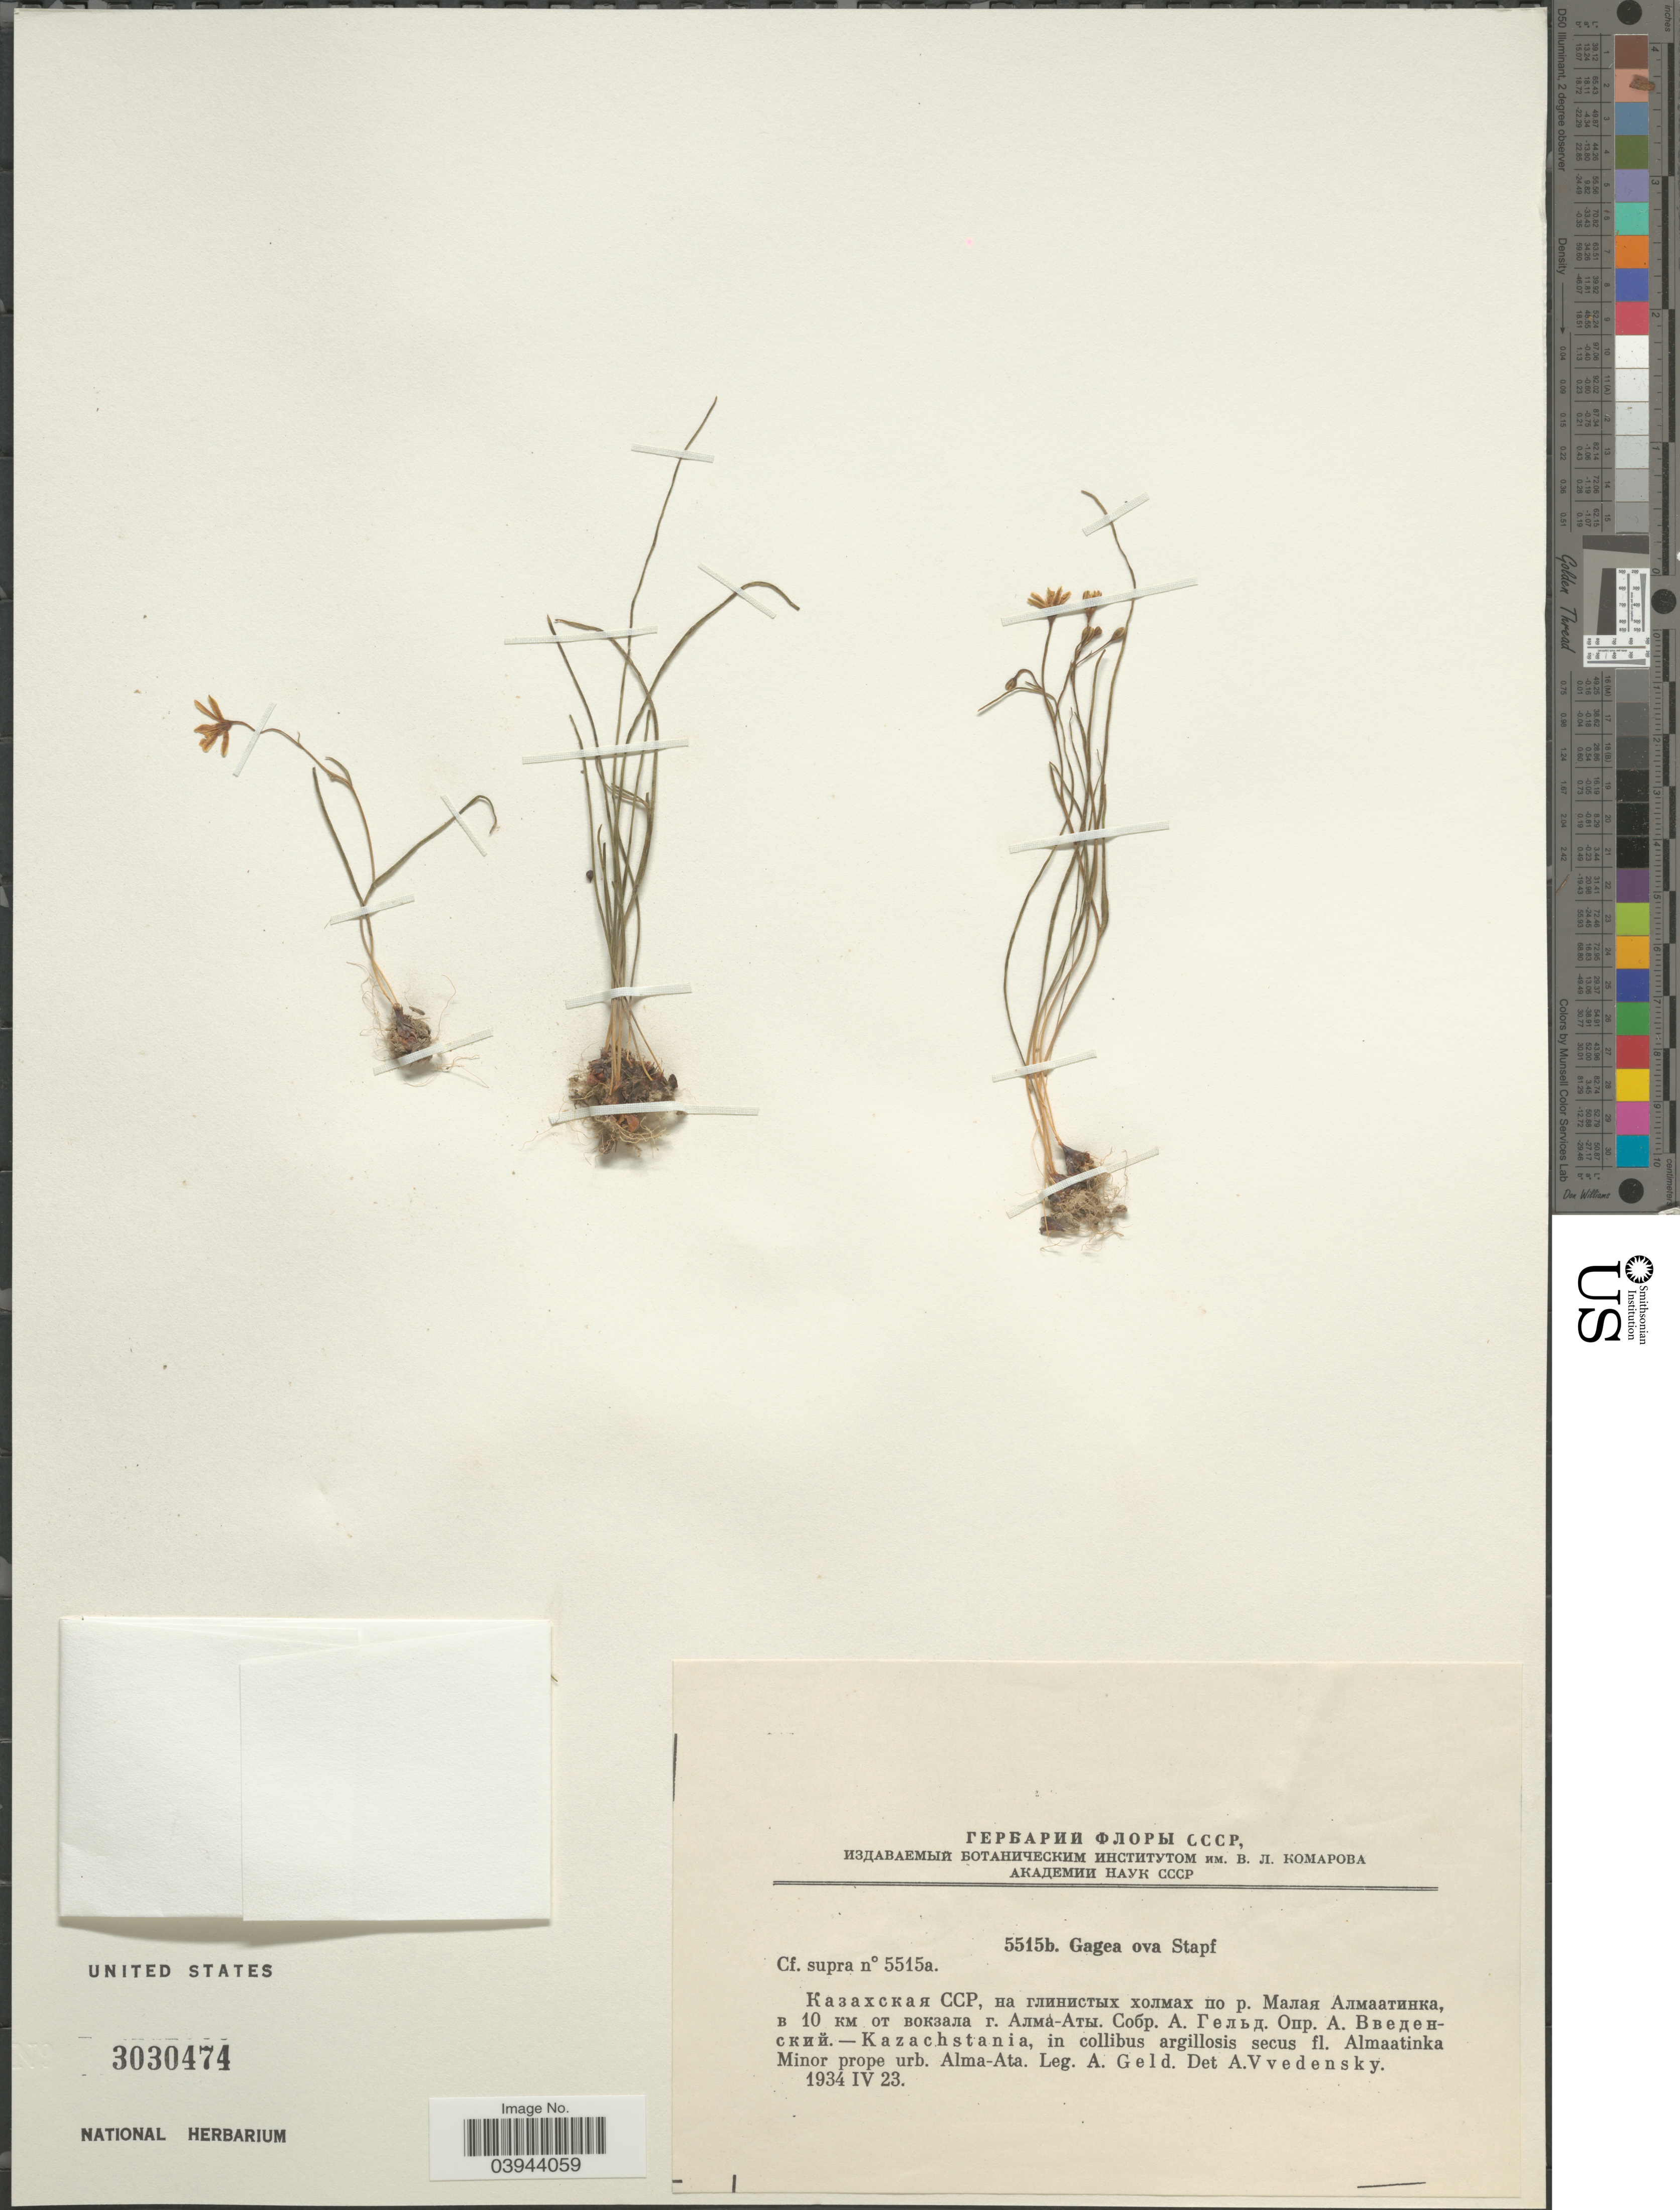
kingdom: Plantae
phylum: Tracheophyta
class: Liliopsida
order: Liliales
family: Liliaceae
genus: Gagea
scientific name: Gagea ova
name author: Stapf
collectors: A. Geld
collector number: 5515b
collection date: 1934-04-23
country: Kazakhstan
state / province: Almaty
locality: Kazachstania, in collibus argillosis secus fl. Almaatinka Minor prope urb. Alma-Ata.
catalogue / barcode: US 3030474